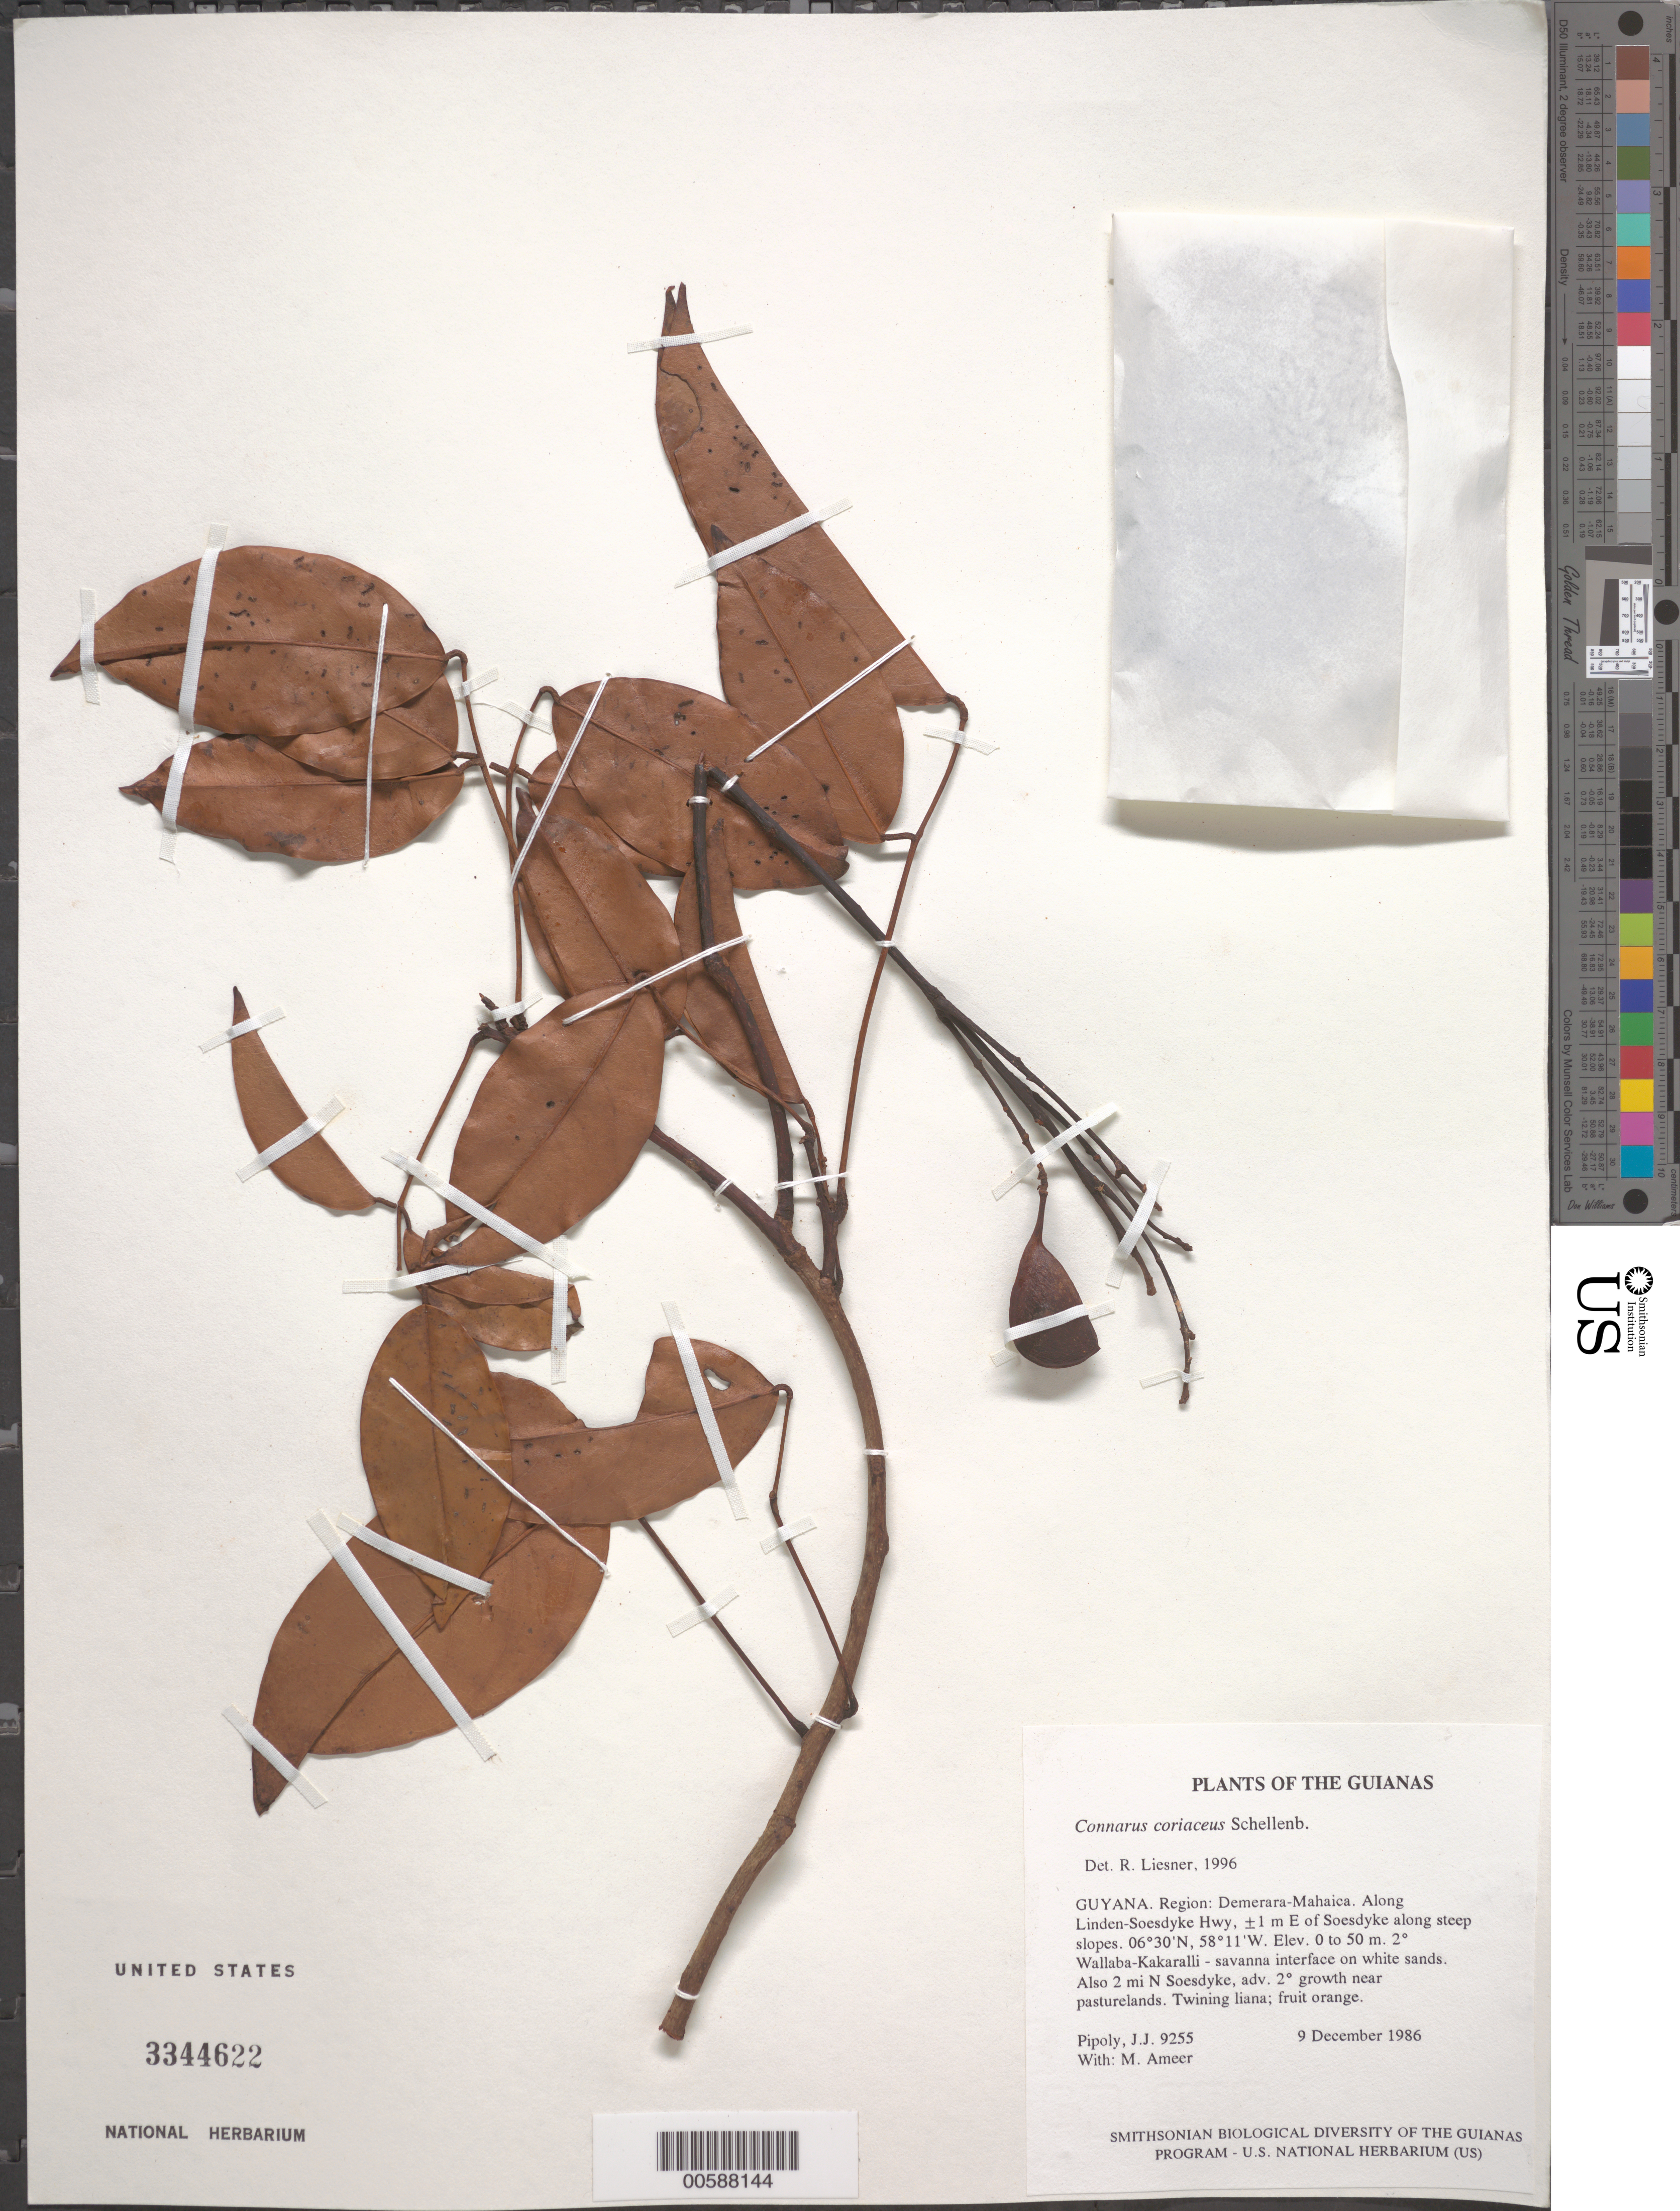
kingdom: Plantae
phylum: Tracheophyta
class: Magnoliopsida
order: Oxalidales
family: Connaraceae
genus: Connarus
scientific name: Connarus coriaceus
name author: G. Schellenb.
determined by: Liesner, R. L.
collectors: J. J. Pipoly & M. Ameer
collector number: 9255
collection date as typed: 9 December 1986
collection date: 1986-12-09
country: Guyana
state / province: Demerara-Mahaica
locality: Along Linden-Soesdyke Hwy, ±1 m E of Soesdyke along steep slopes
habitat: Secondary Wallaba-Kakaralli - savanna interface on white sands. Also 2 mi N Soesdyke, adv. secondary growth near pasturelands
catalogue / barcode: US 3344622